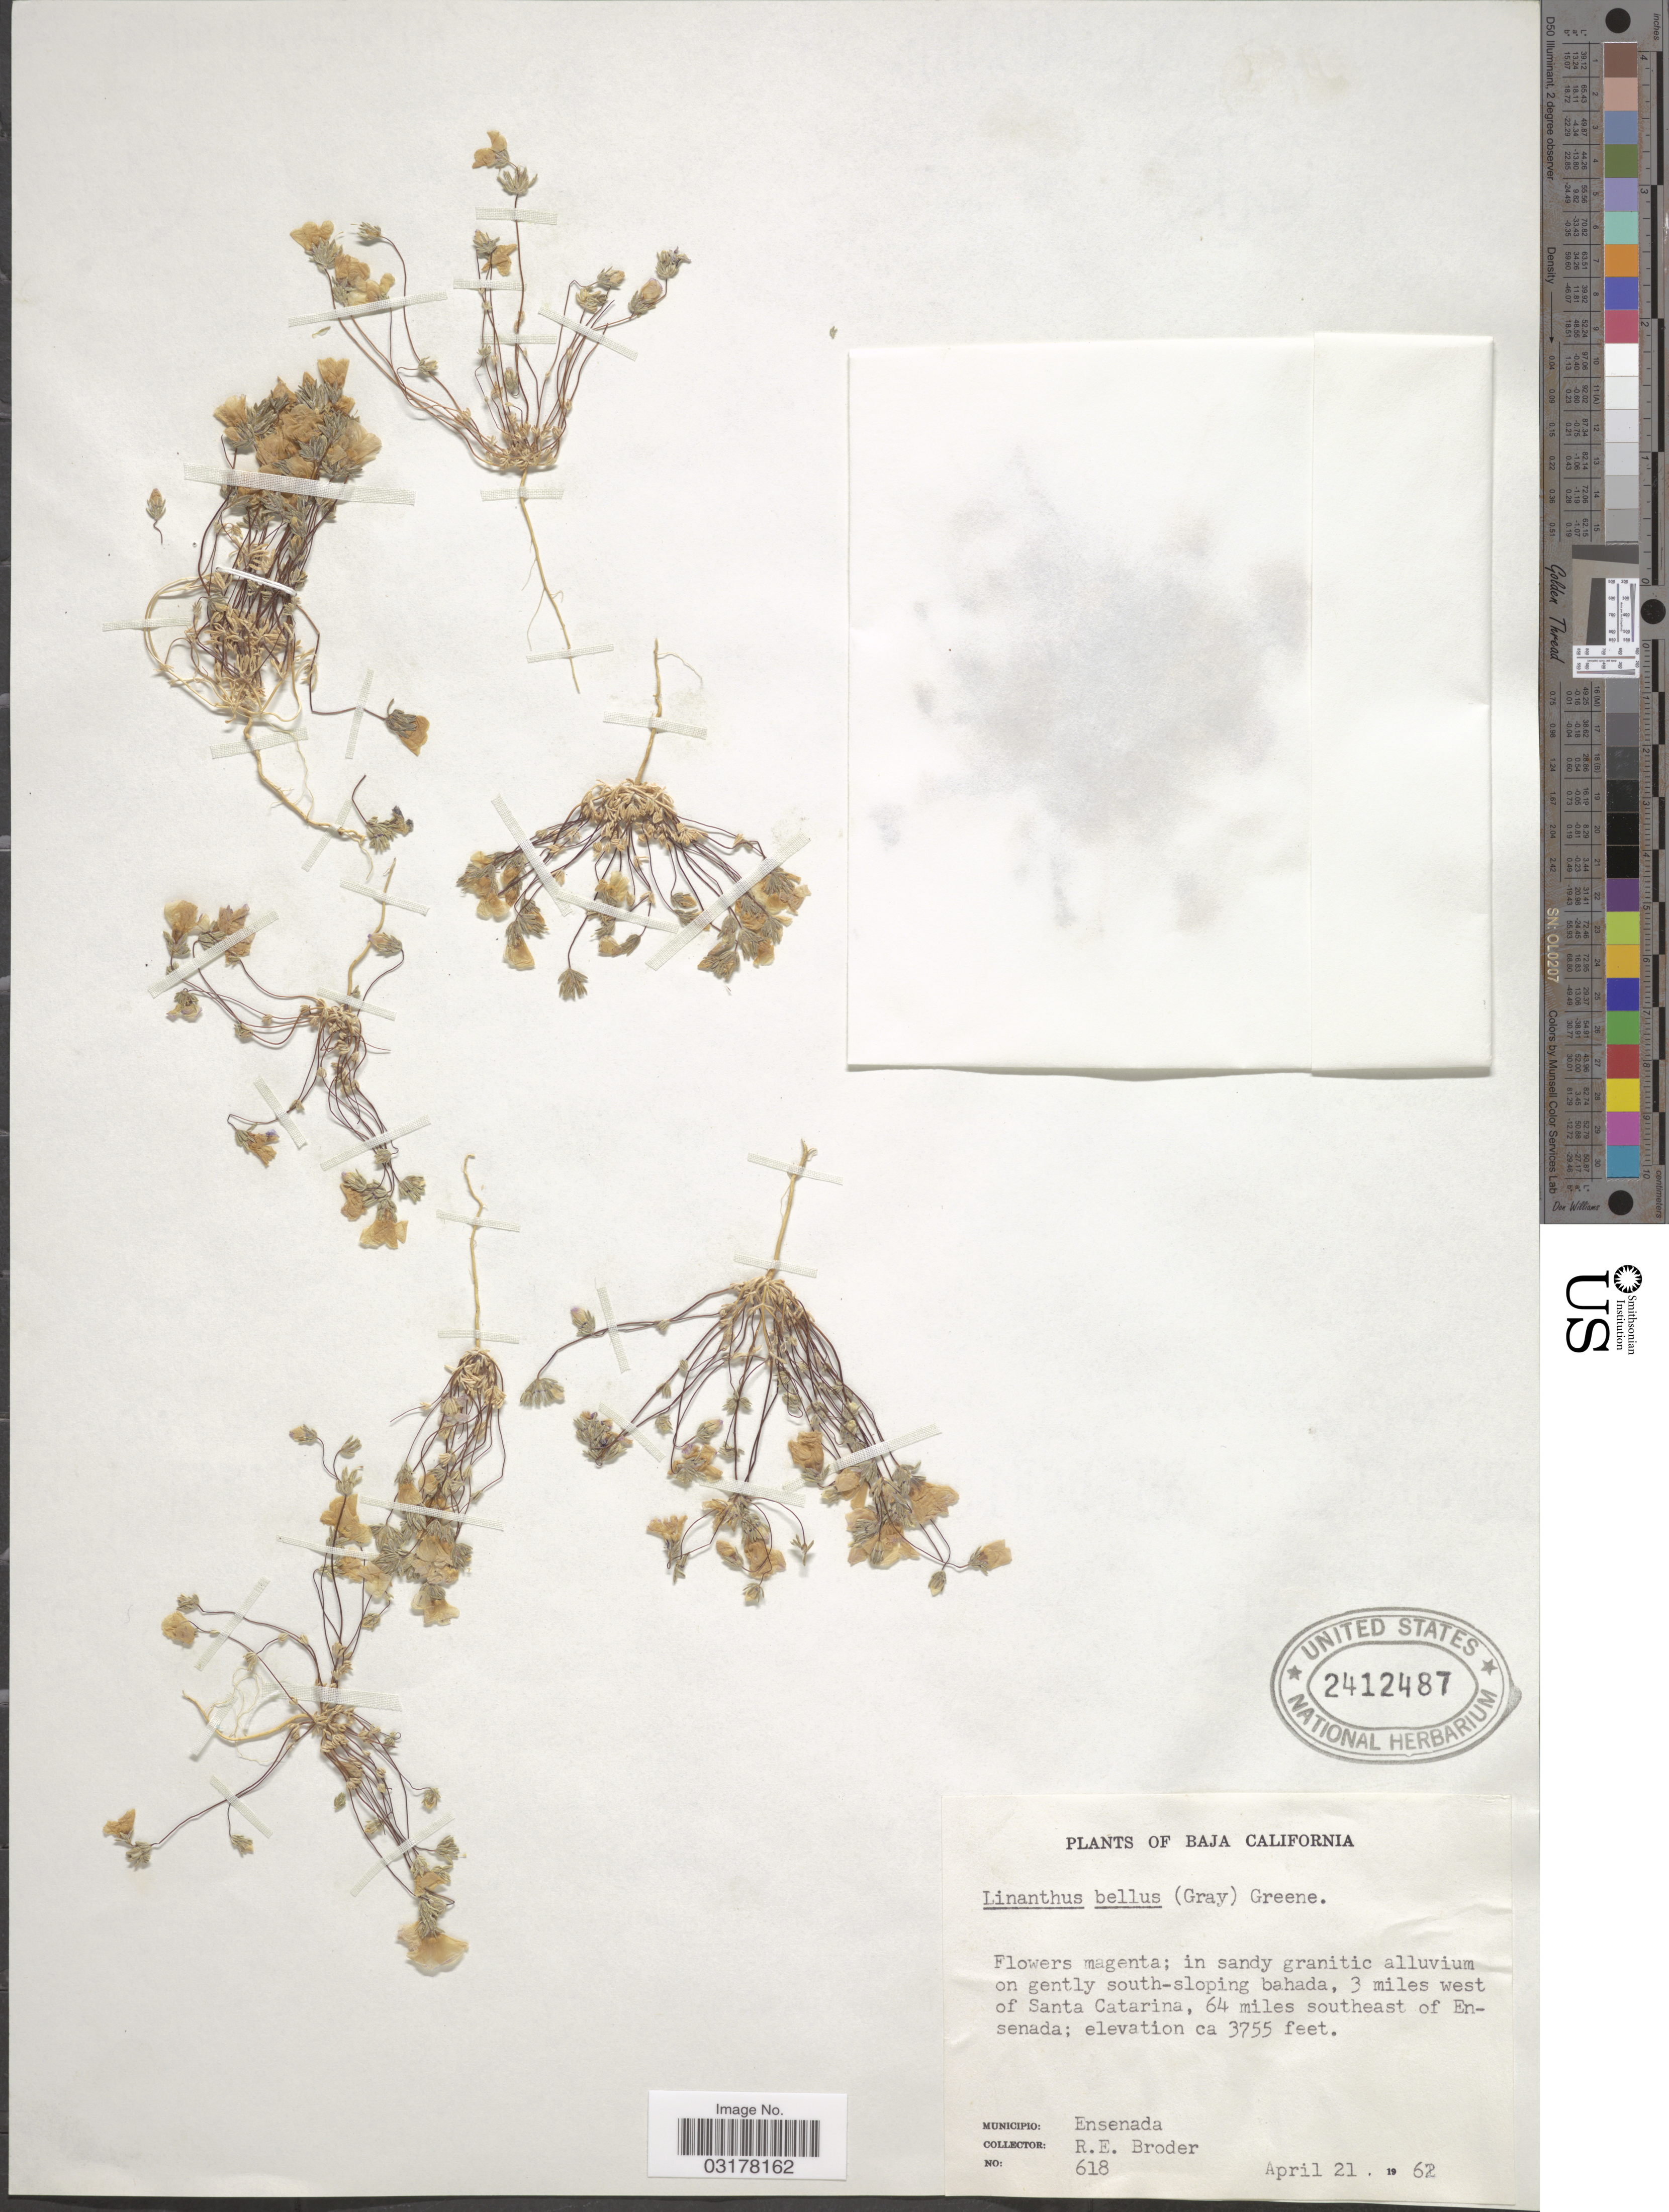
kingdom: Plantae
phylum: Tracheophyta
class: Magnoliopsida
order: Ericales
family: Polemoniaceae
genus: Linanthus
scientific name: Linanthus bellus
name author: (A. Gray) S.W. Greene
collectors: R. Broder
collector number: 618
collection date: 1962-04-21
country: Mexico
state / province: Baja California Norte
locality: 3 miles west of Santa Catarina, 64 miles southeast of Ensenada. Municipio: Ensenada.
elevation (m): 1145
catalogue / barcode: US 2412487